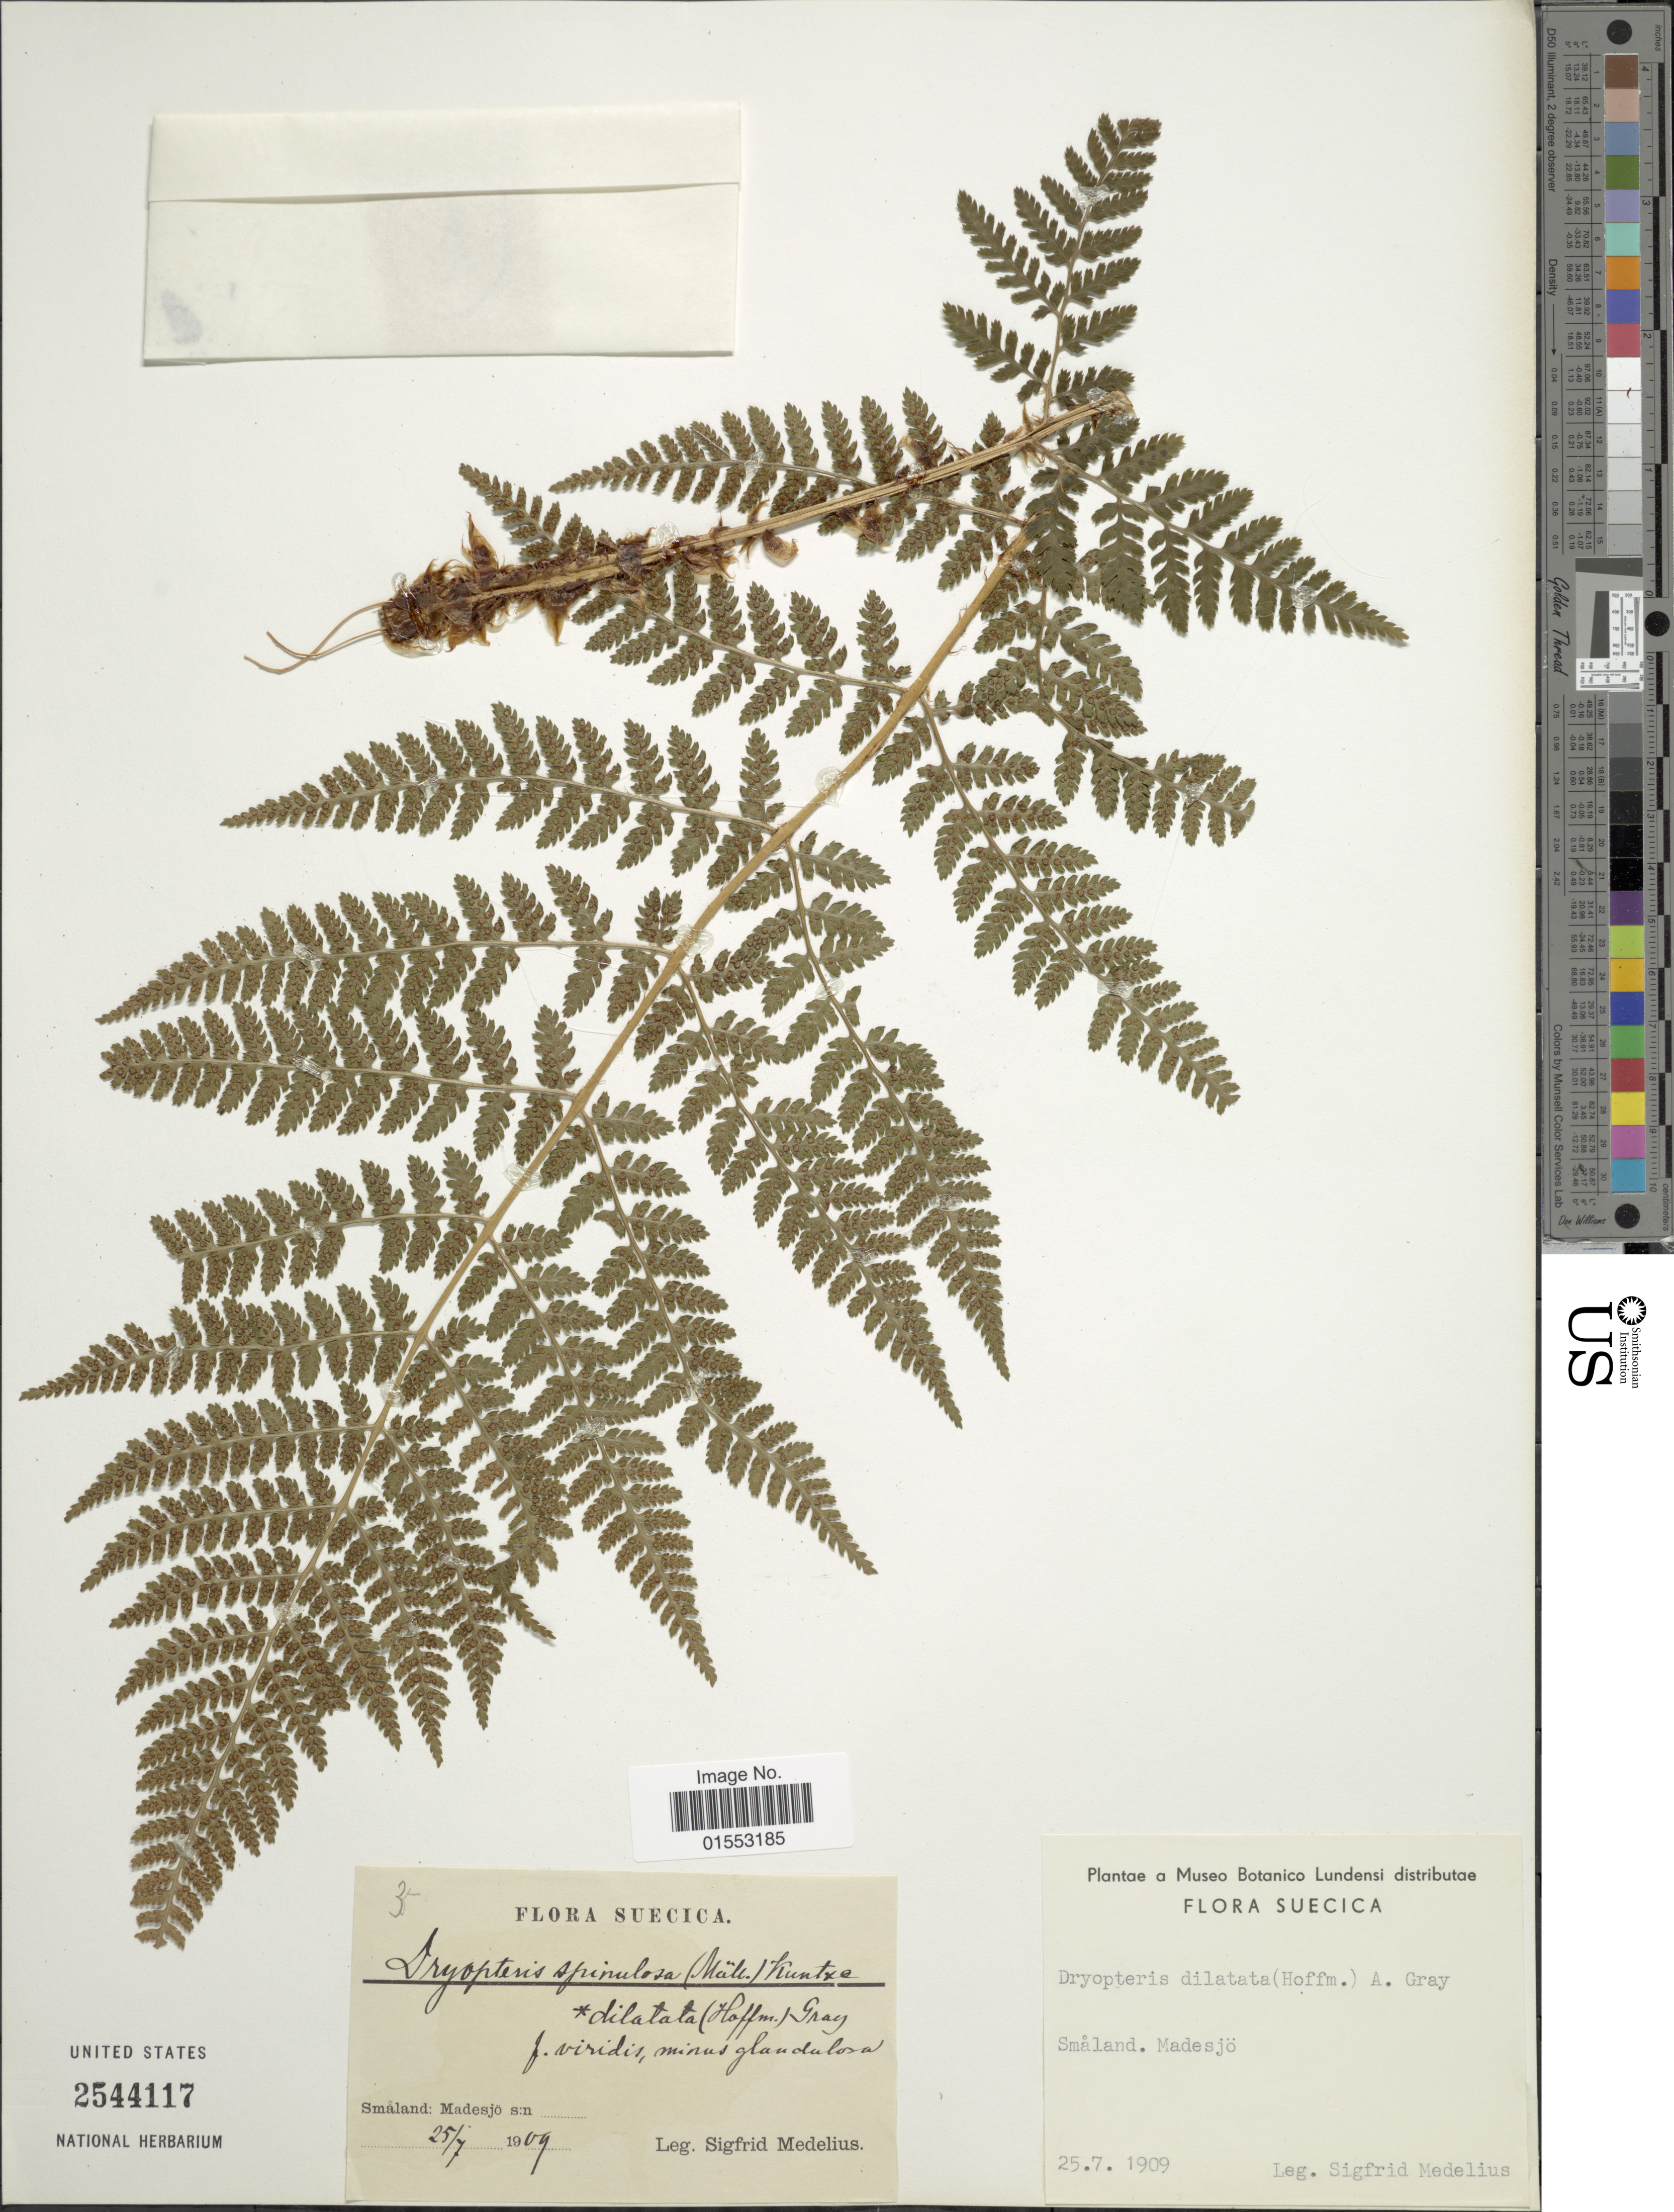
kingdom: Plantae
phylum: Tracheophyta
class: Polypodiopsida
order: Polypodiales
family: Dryopteridaceae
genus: Dryopteris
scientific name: Dryopteris dilatata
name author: (Hoffm.) A. Gray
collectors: S. Medelius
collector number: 3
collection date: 1909-07-25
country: Sweden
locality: Smaland: Madesjo s:n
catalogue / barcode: US 2544117